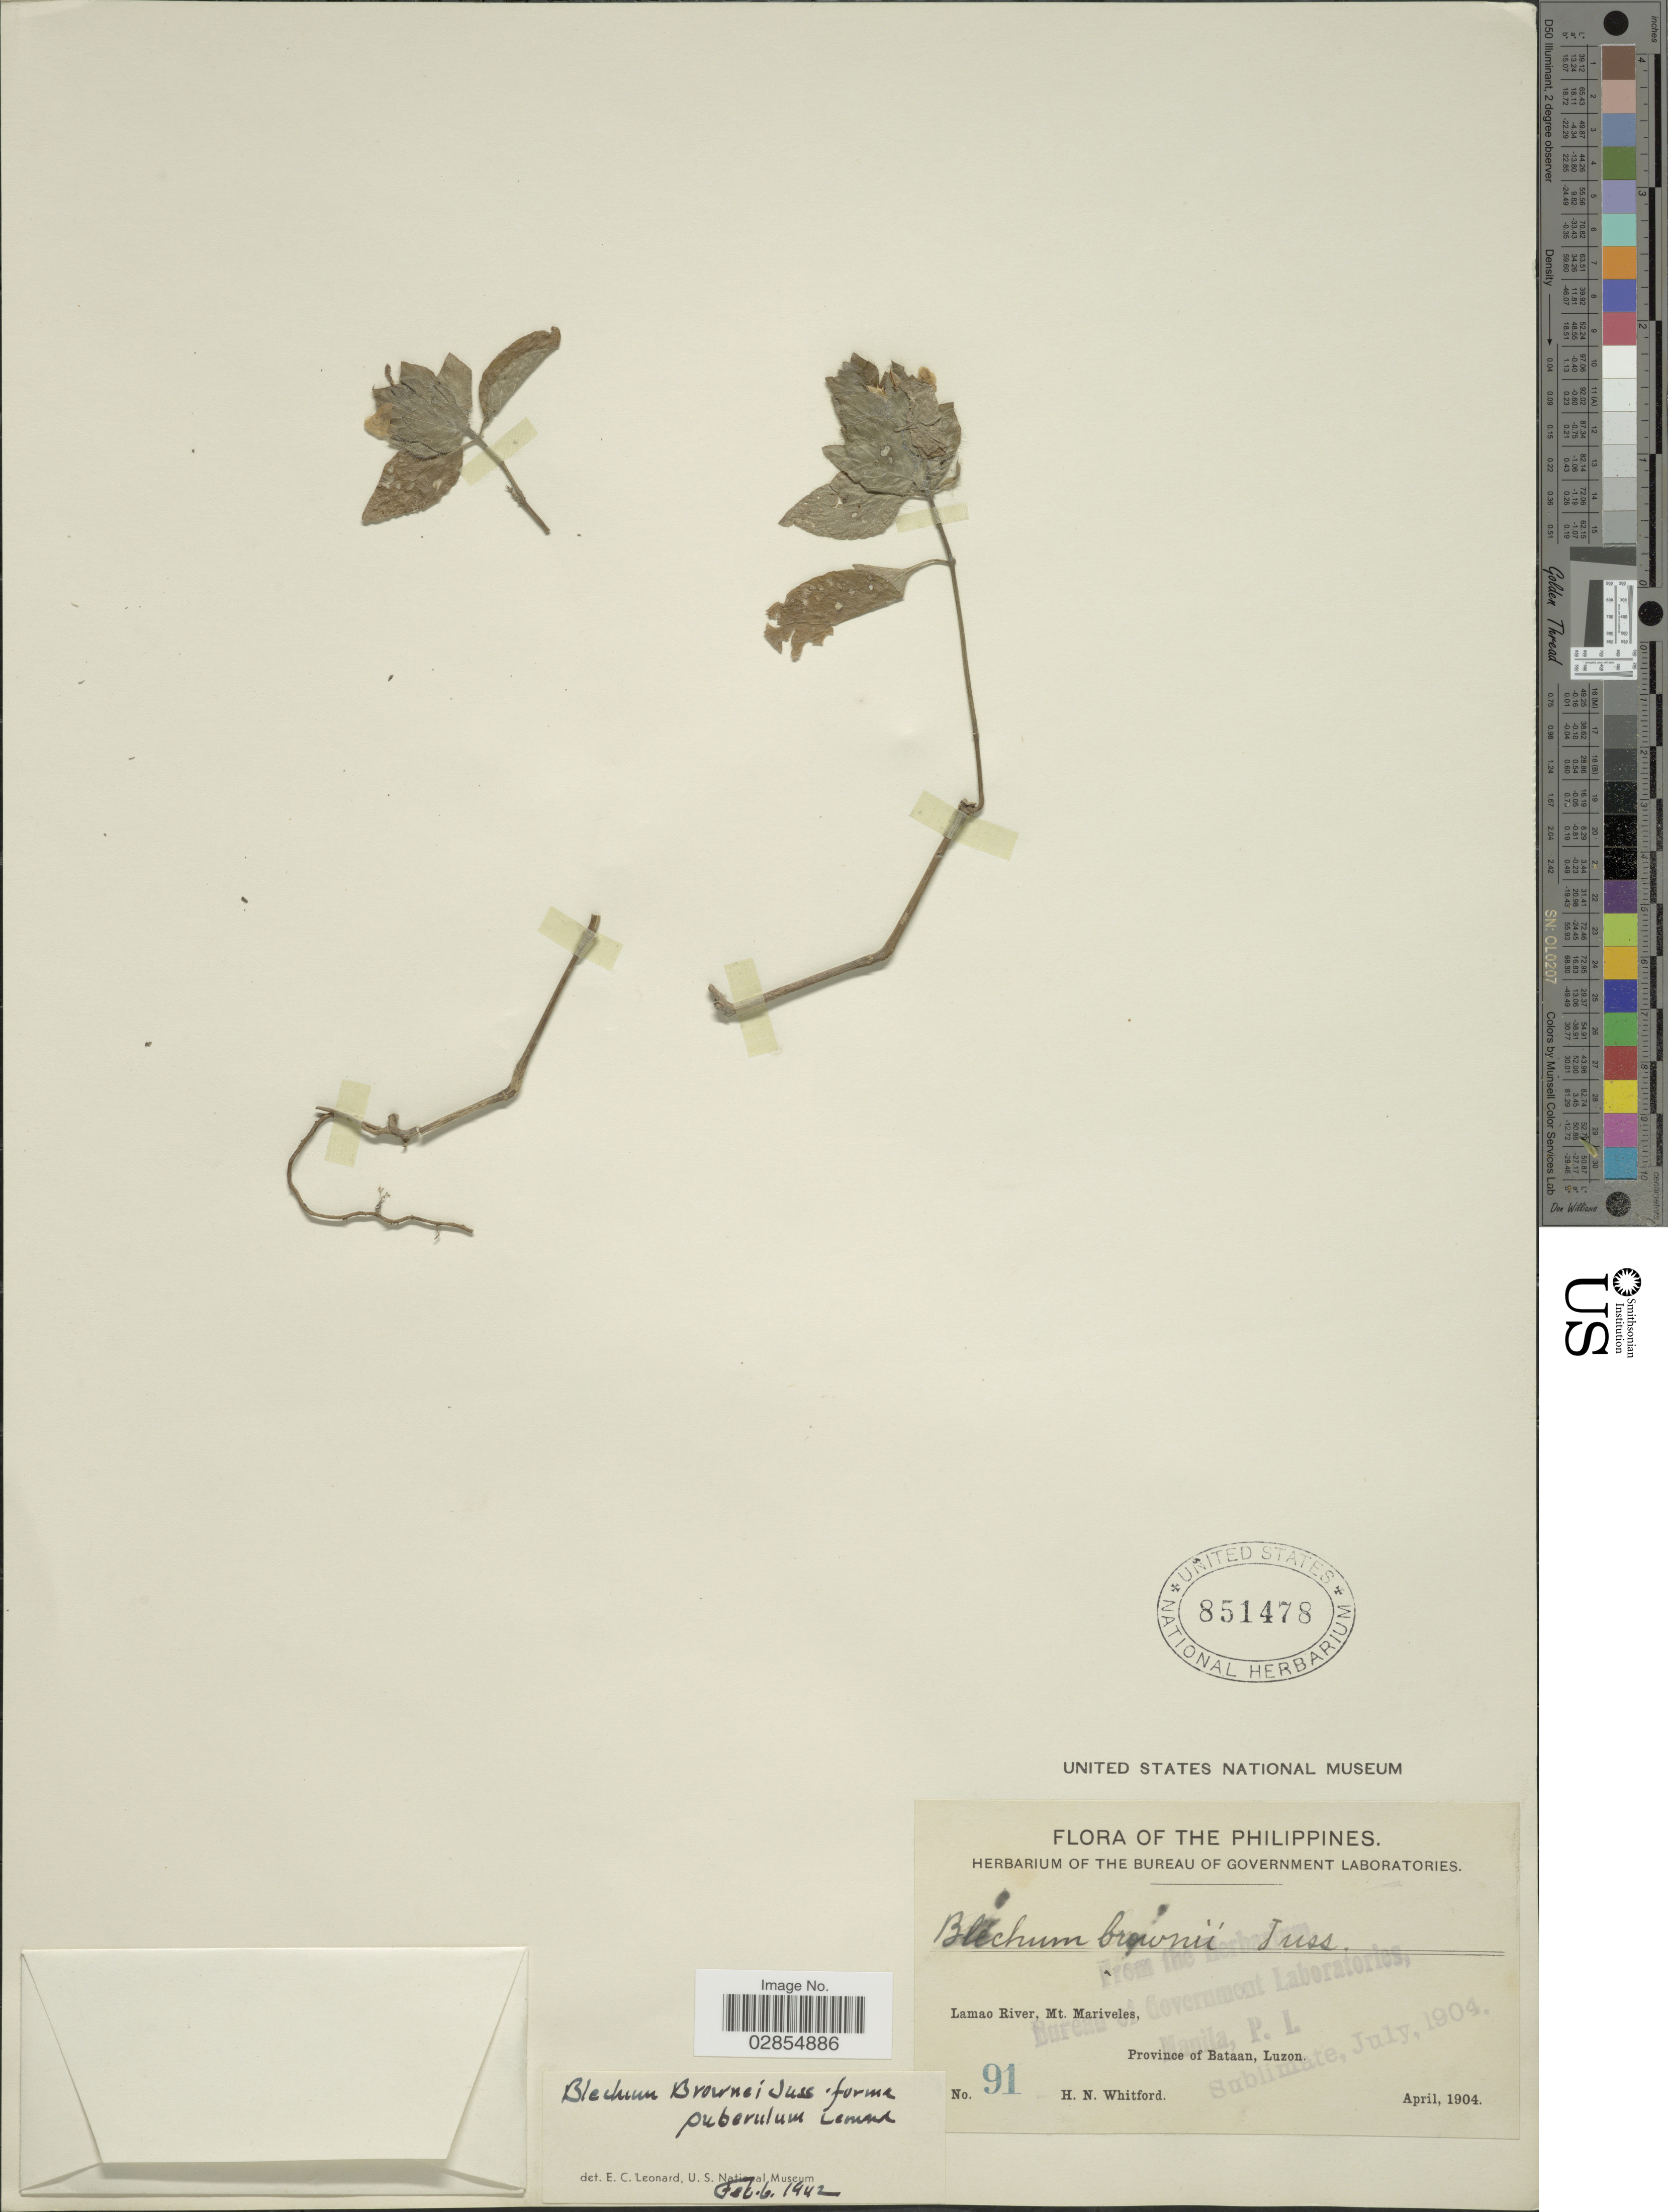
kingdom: Plantae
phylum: Tracheophyta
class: Magnoliopsida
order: Lamiales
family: Acanthaceae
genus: Blechum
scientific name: Blechum pyramidatum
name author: (Lam.) Urb.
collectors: H. N. Whitford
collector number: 91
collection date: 1904-04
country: Philippines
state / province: Central Luzon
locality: Lamao River, Mt. Mariveles, Province of Bataan, Luzon.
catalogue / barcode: US 851478